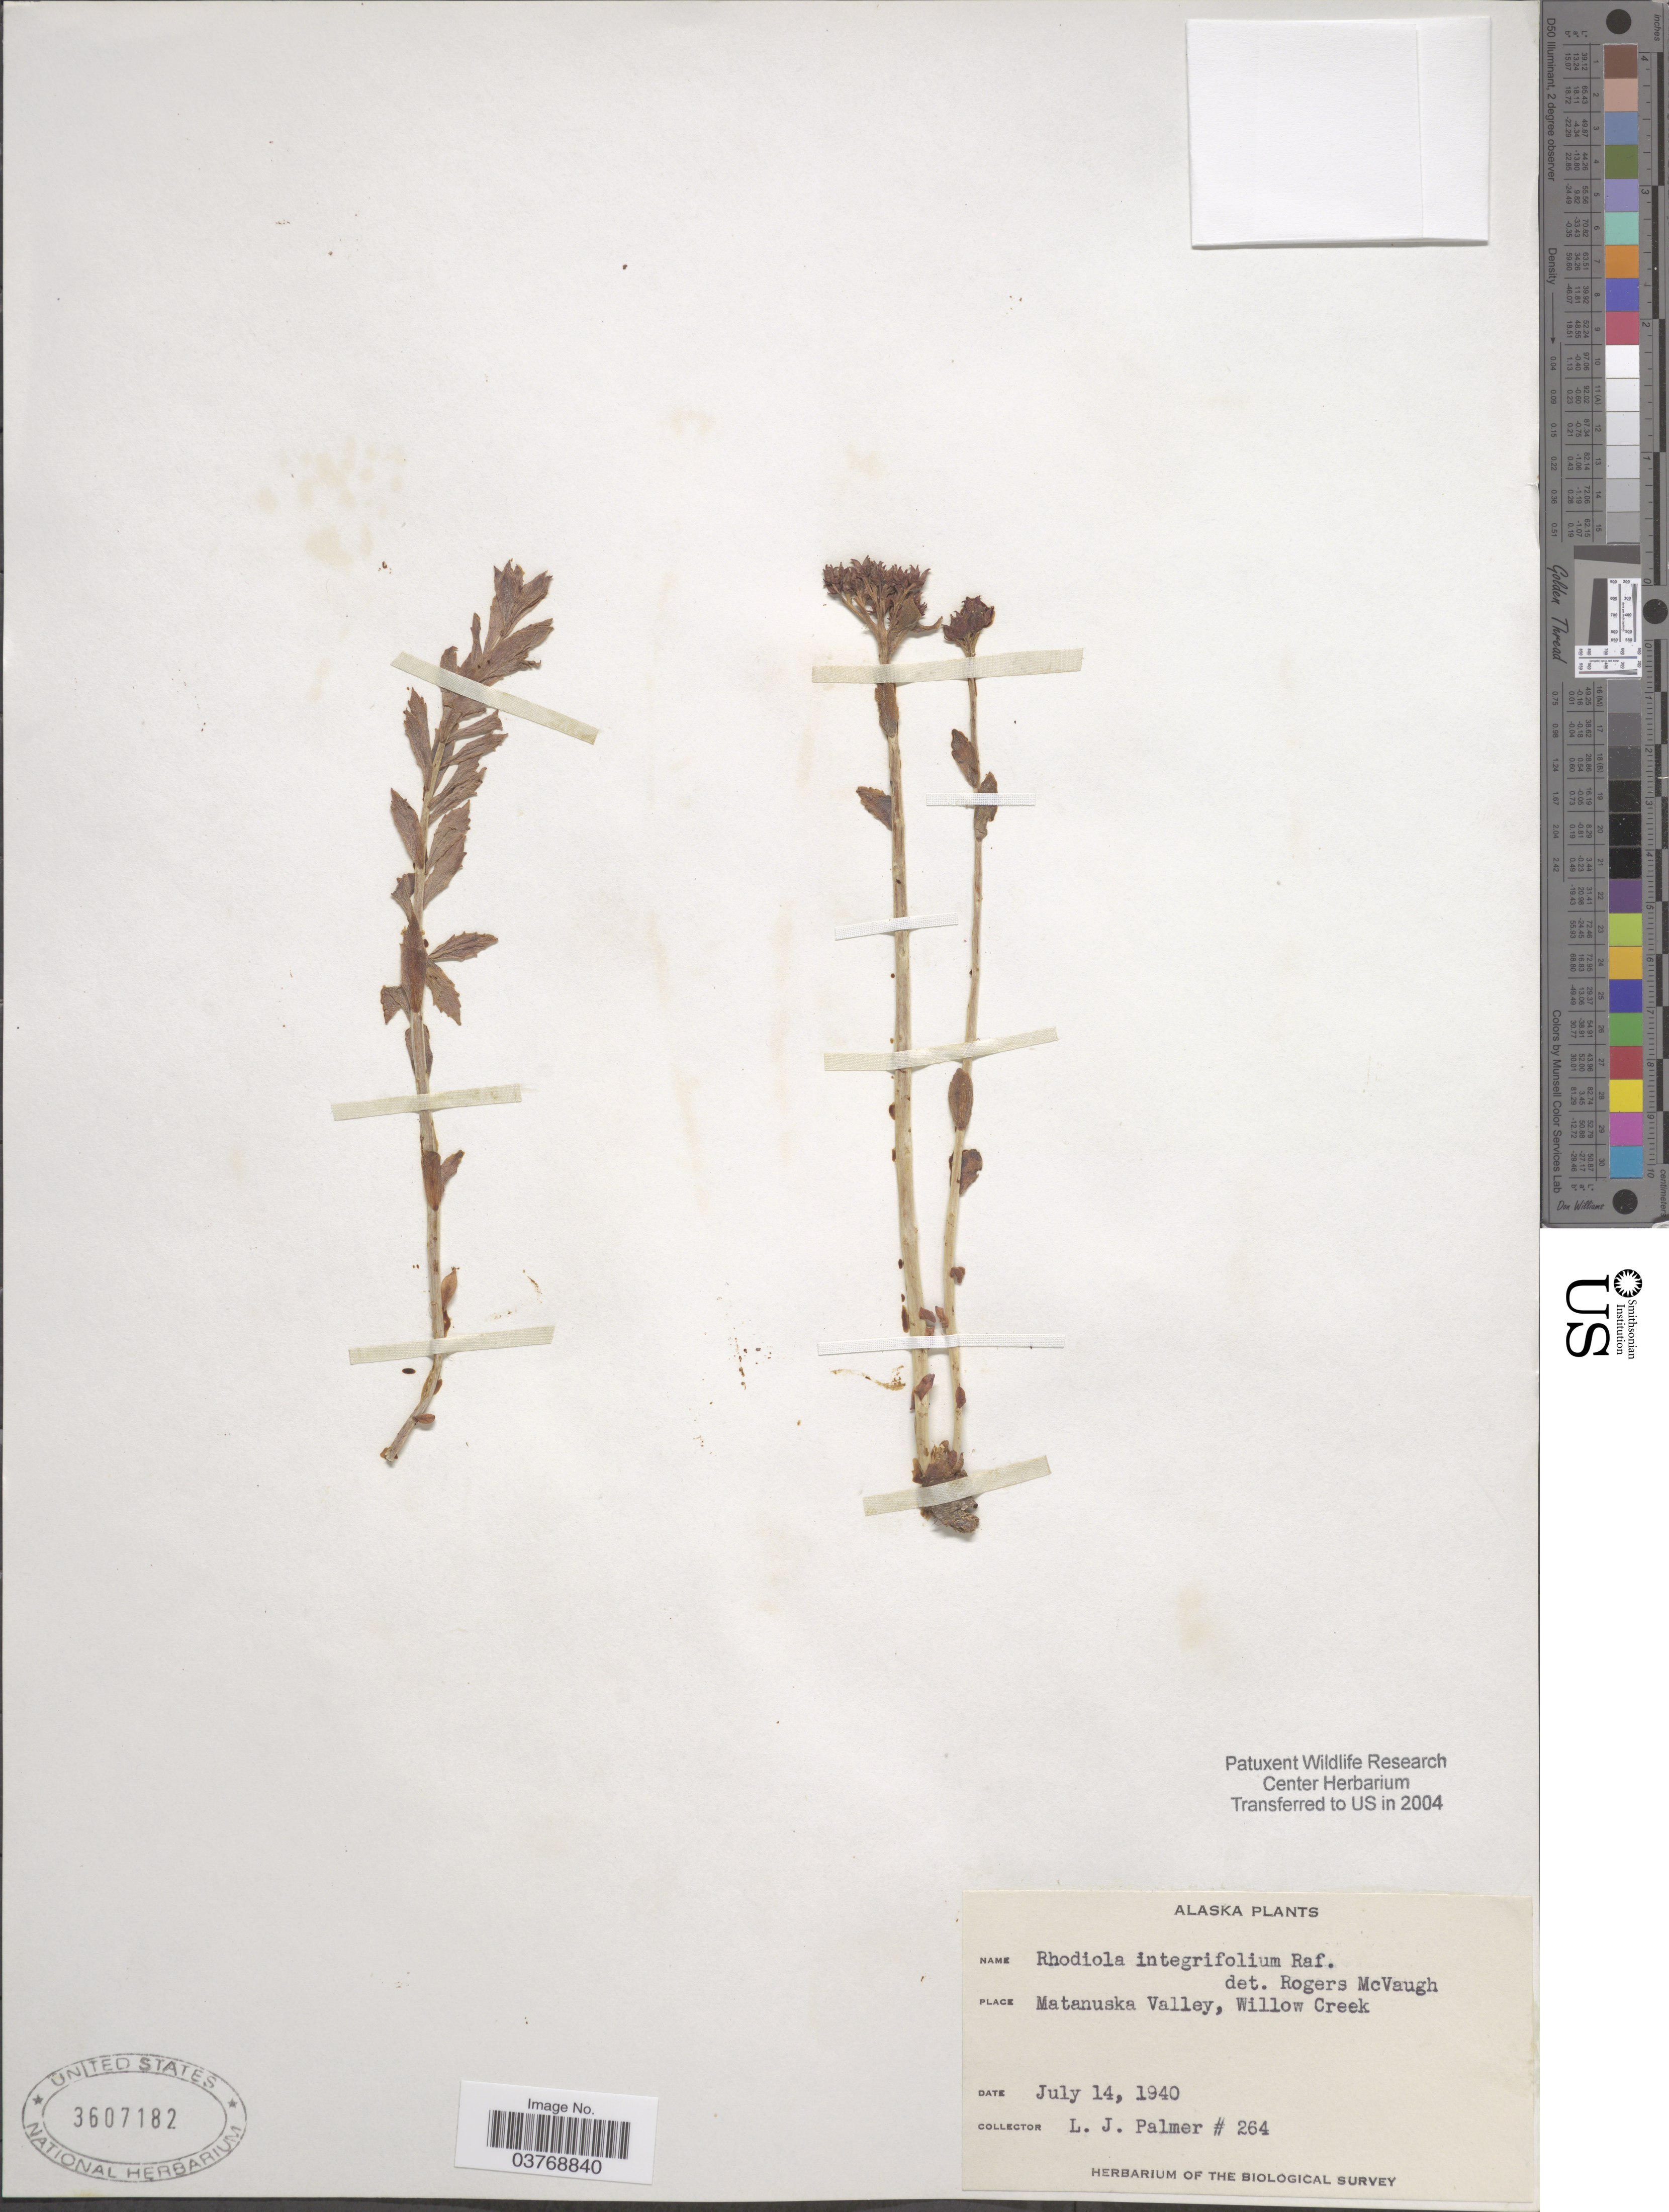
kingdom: Plantae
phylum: Tracheophyta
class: Magnoliopsida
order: Saxifragales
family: Crassulaceae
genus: Rhodiola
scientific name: Rhodiola integrifolia subsp. integrifolia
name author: Raf.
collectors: L. J. Palmer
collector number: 264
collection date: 1940-07-14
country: United States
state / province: Alaska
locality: Matanuska Valley, Willow Creek.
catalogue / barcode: US 3607182